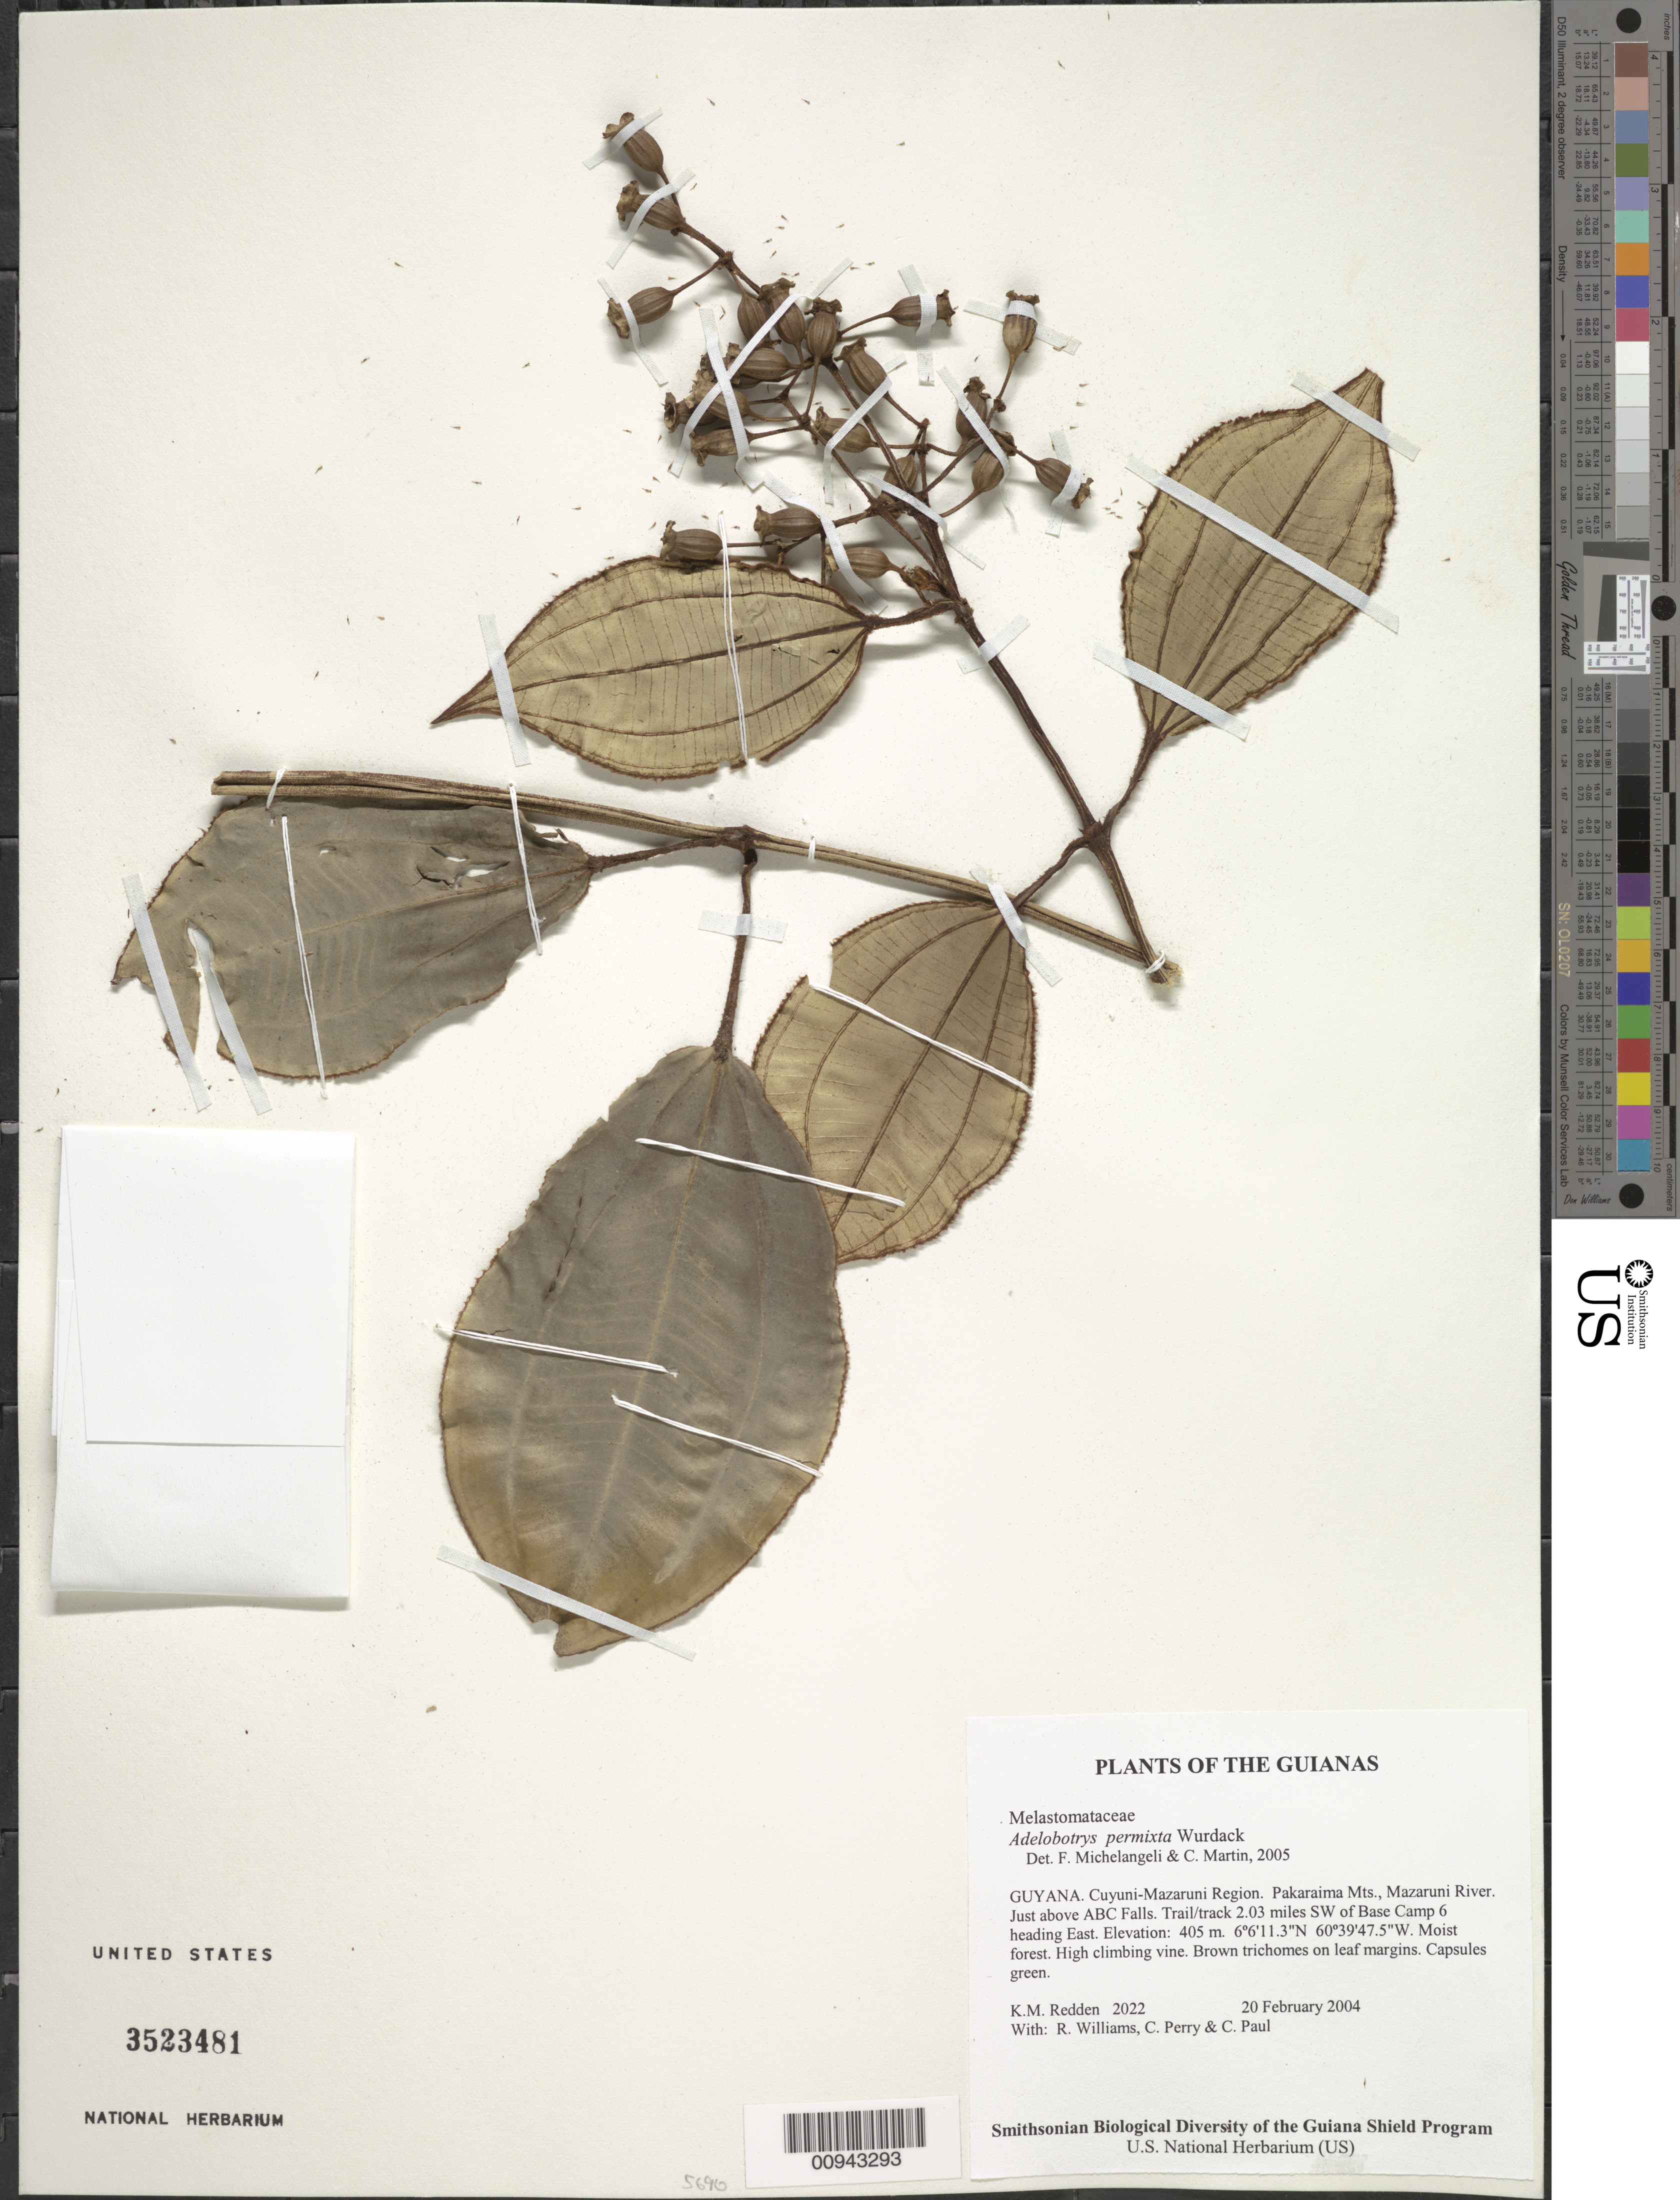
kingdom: Plantae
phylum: Tracheophyta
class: Magnoliopsida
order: Myrtales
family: Melastomataceae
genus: Adelobotrys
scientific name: Adelobotrys permixta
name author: Wurdack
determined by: Michelangeli, F. A.; Martin, C.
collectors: K. M. Redden, R. Williams, C. Perry & C. Paul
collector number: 2022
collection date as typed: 20 February 2004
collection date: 2004-02-20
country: Guyana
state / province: Cuyuni-Mazaruni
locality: Pakaraima Mts., Mazaruni River. Just above ABC Falls. Trail/track 2.03 miles SW of Base Camp 6 heading East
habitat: Moist forest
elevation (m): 405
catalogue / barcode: US 3523481